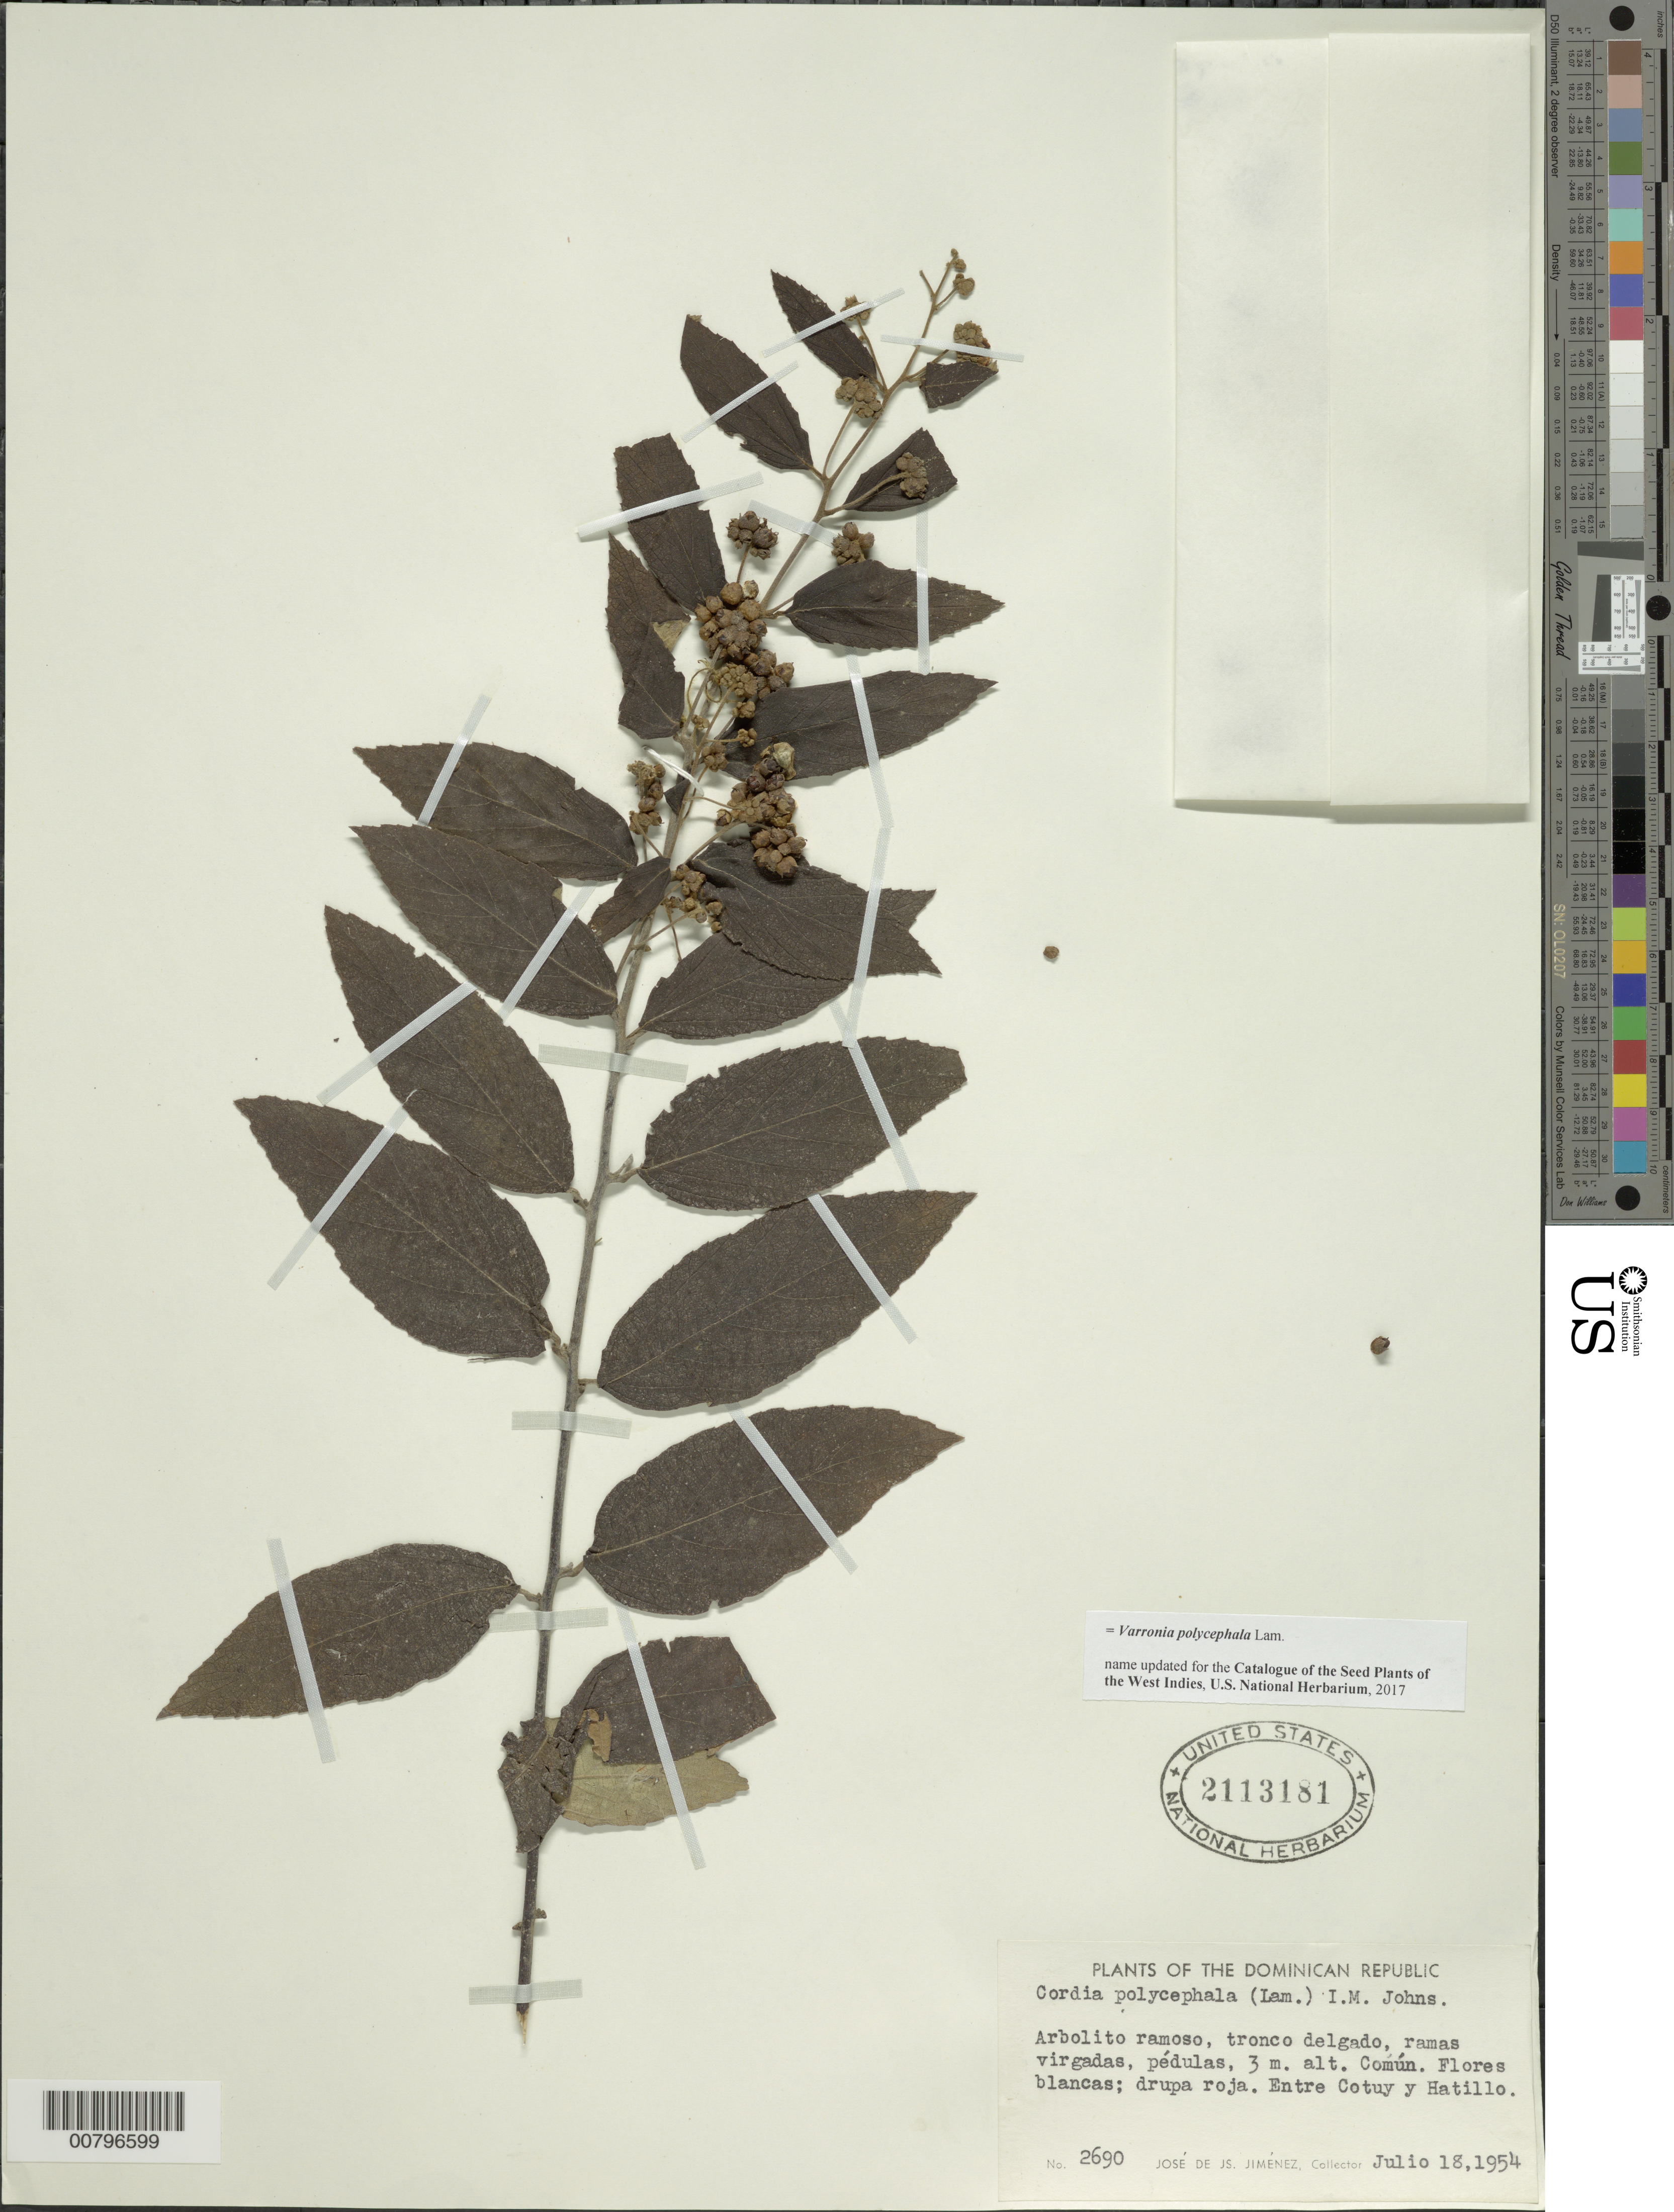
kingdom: Plantae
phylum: Tracheophyta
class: Magnoliopsida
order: Boraginales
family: Cordiaceae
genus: Varronia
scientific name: Varronia polycephala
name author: Lam.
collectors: J. J. Jiménez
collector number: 2690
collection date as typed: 18 Jul 1954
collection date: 1954-07-18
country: Dominican Republic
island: Hispaniola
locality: Between Cotuy and Hatillo.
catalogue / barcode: US 2113181